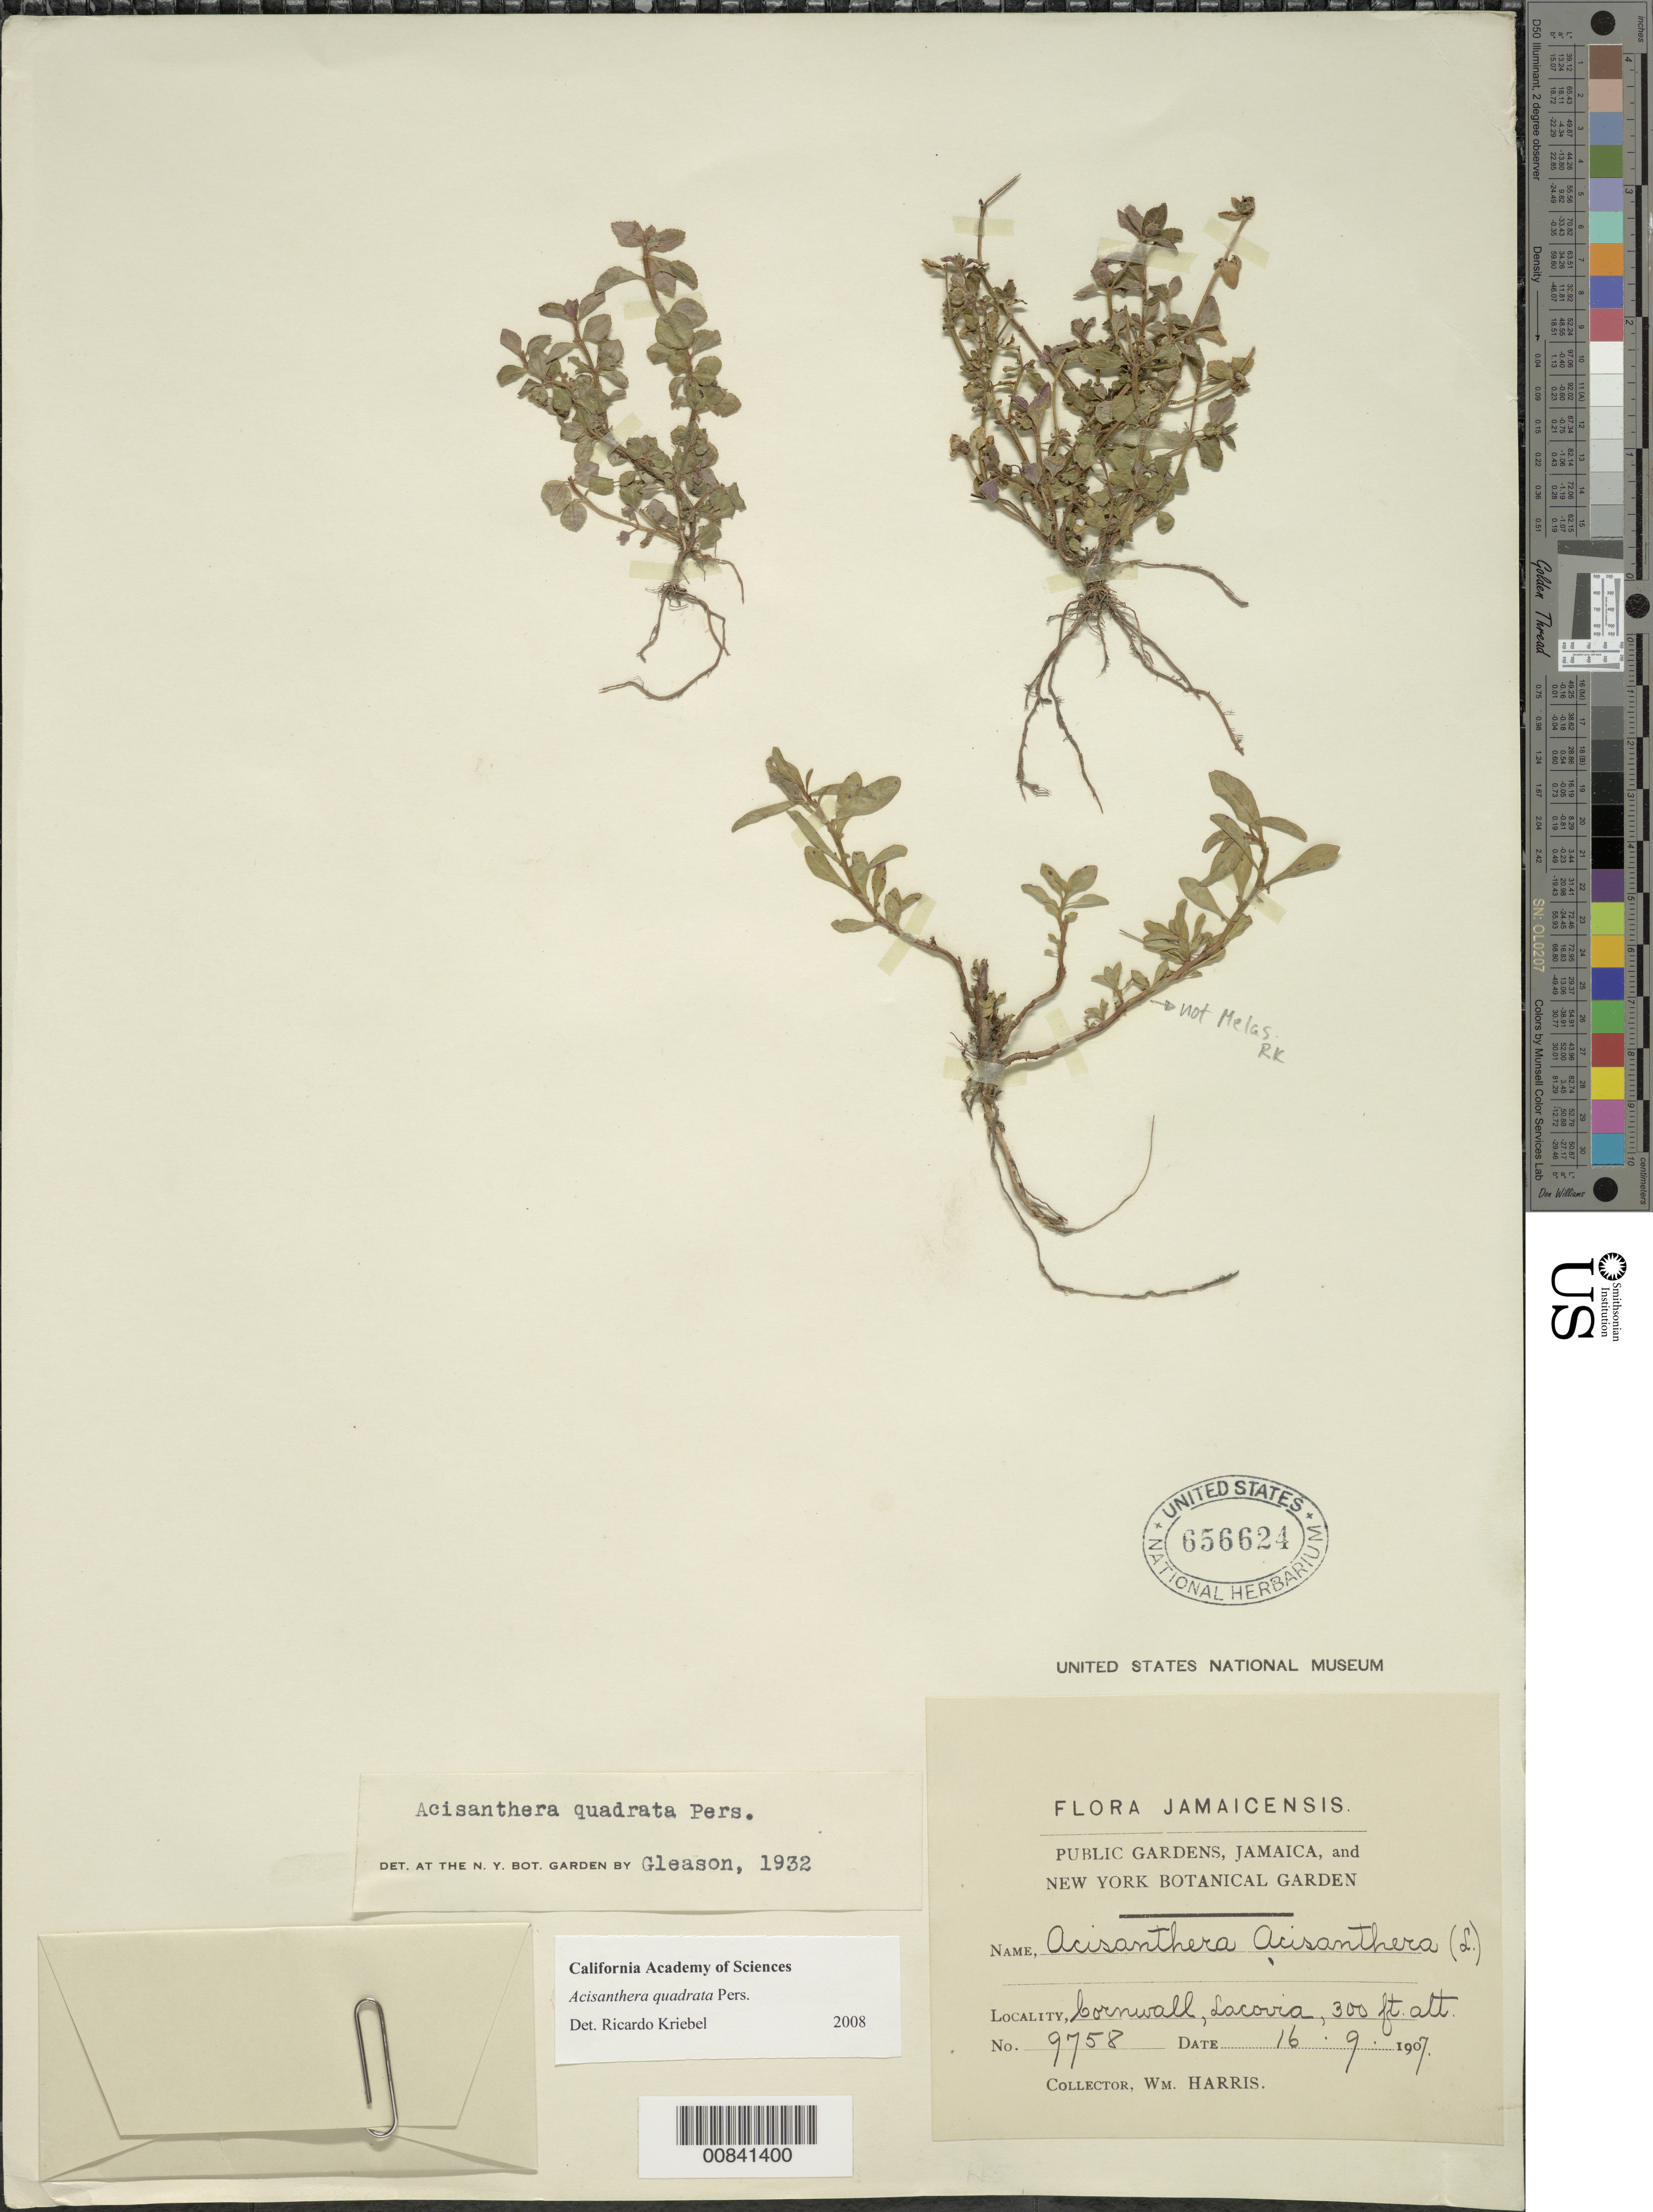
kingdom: Plantae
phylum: Tracheophyta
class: Magnoliopsida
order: Myrtales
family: Melastomataceae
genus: Acisanthera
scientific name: Acisanthera erecta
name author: Gleason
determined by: Nunes da Silva, Diego, (RB), Jardim Botanico do Rio de Janeiro - Herbario (BRAZIL)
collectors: W. H. Harris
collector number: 9758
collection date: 1907-09-16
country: Jamaica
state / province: Saint Elizabeth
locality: Cornwall, Lacovia.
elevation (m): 91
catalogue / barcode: US 656624